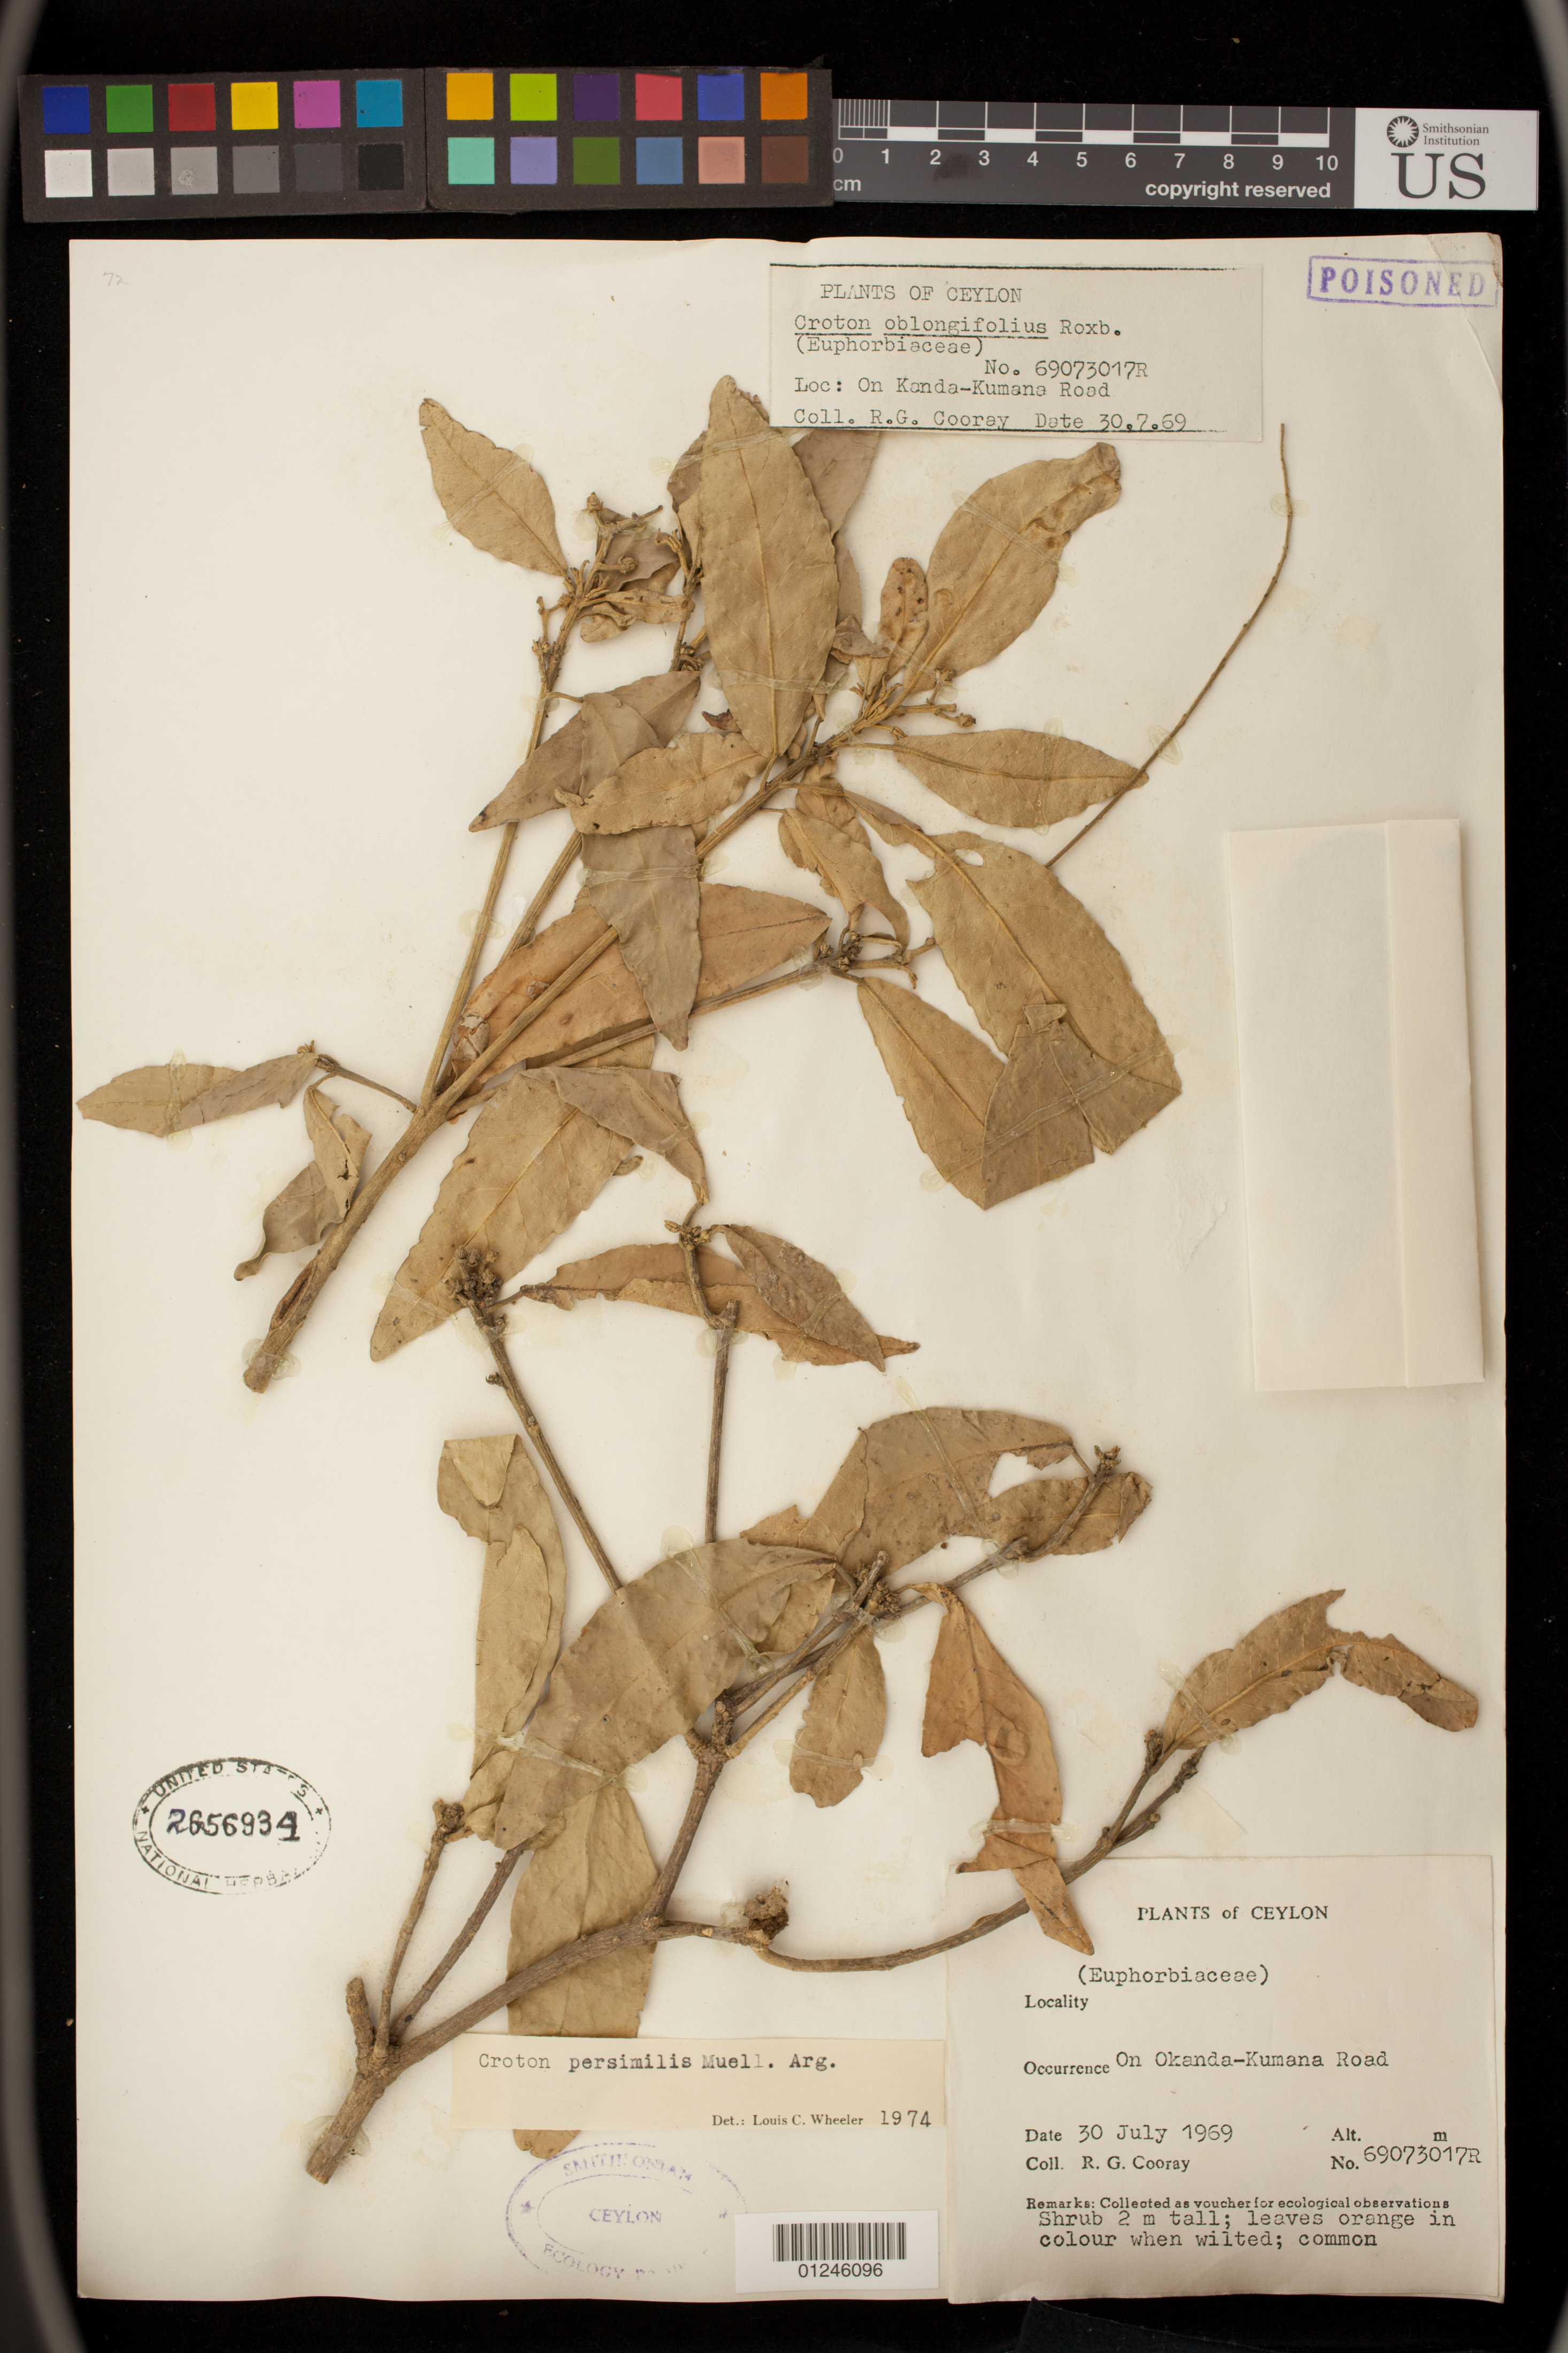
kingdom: Plantae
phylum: Tracheophyta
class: Magnoliopsida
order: Malpighiales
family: Euphorbiaceae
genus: Croton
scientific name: Croton persimilis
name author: Müll. Arg.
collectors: R. Cooray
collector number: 69073017R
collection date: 1969-07-30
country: Sri Lanka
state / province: Eastern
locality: On Okanda-Kumana Road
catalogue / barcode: US 2656934